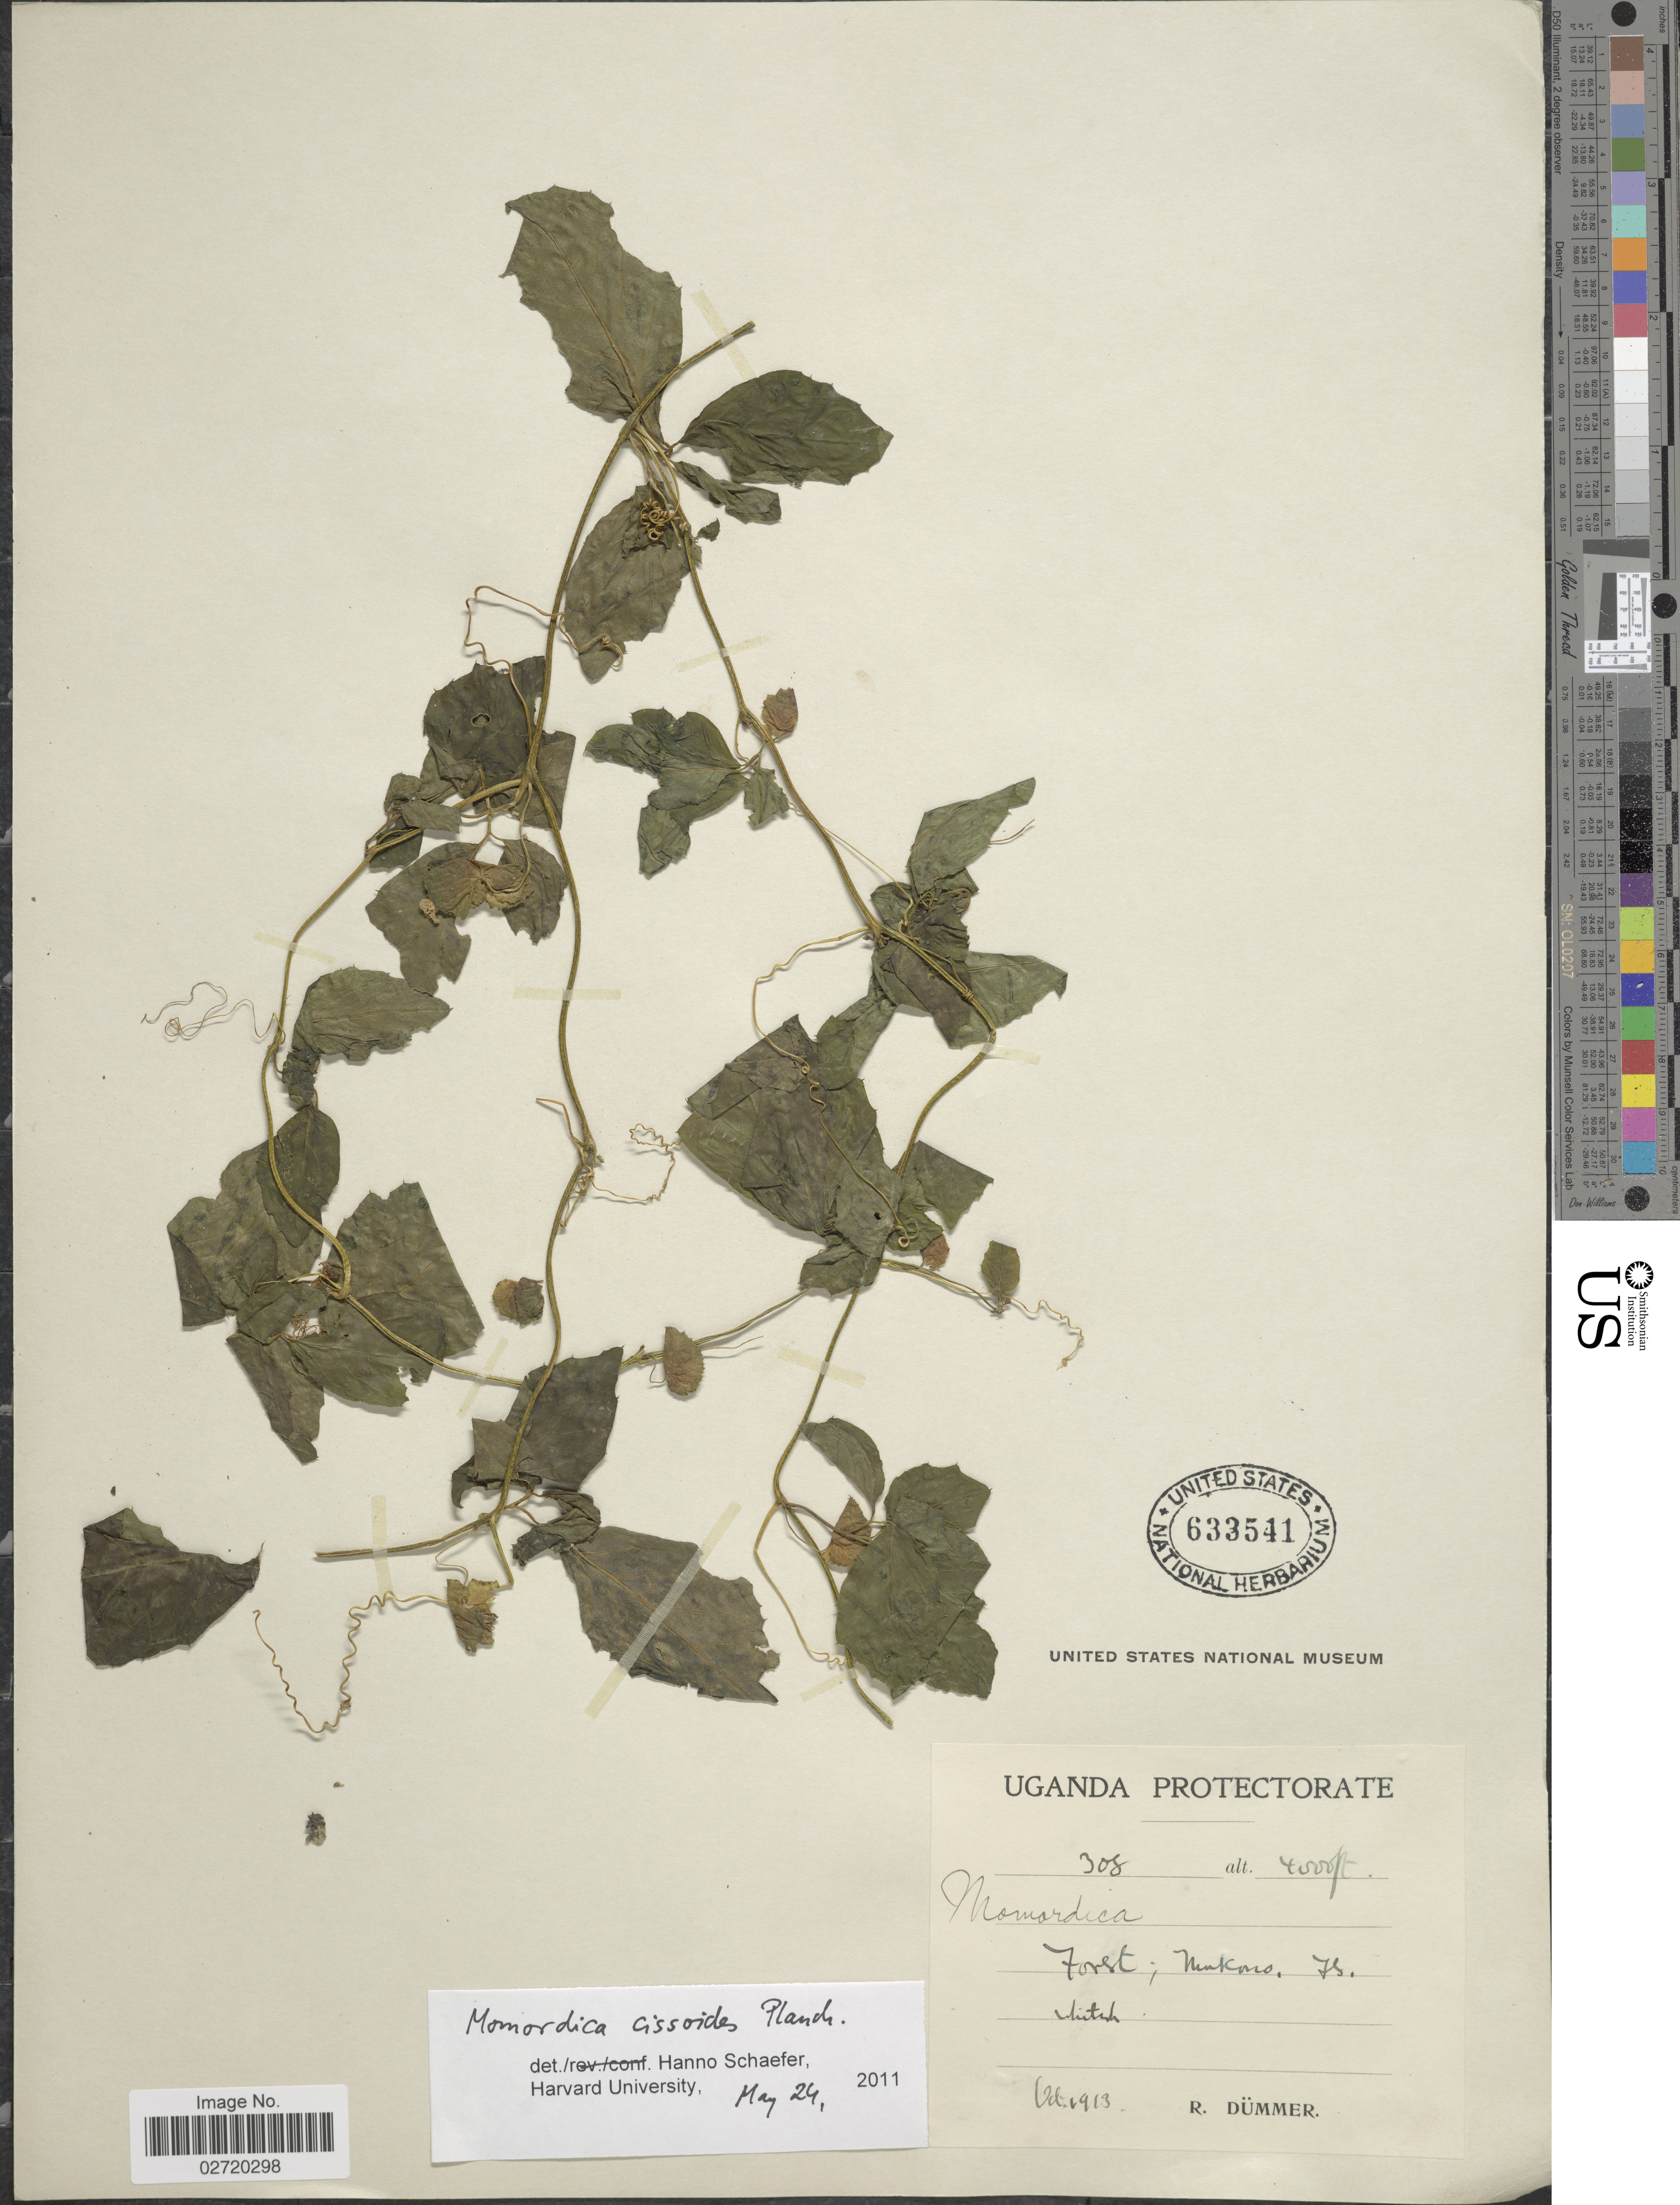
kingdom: Plantae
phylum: Tracheophyta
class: Magnoliopsida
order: Cucurbitales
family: Cucurbitaceae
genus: Momordica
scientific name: Momordica cissoides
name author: Planch.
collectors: R. A. Dümmer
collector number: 308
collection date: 1913-10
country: Uganda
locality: Uganda Protectorate, Mukono.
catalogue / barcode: US 633541